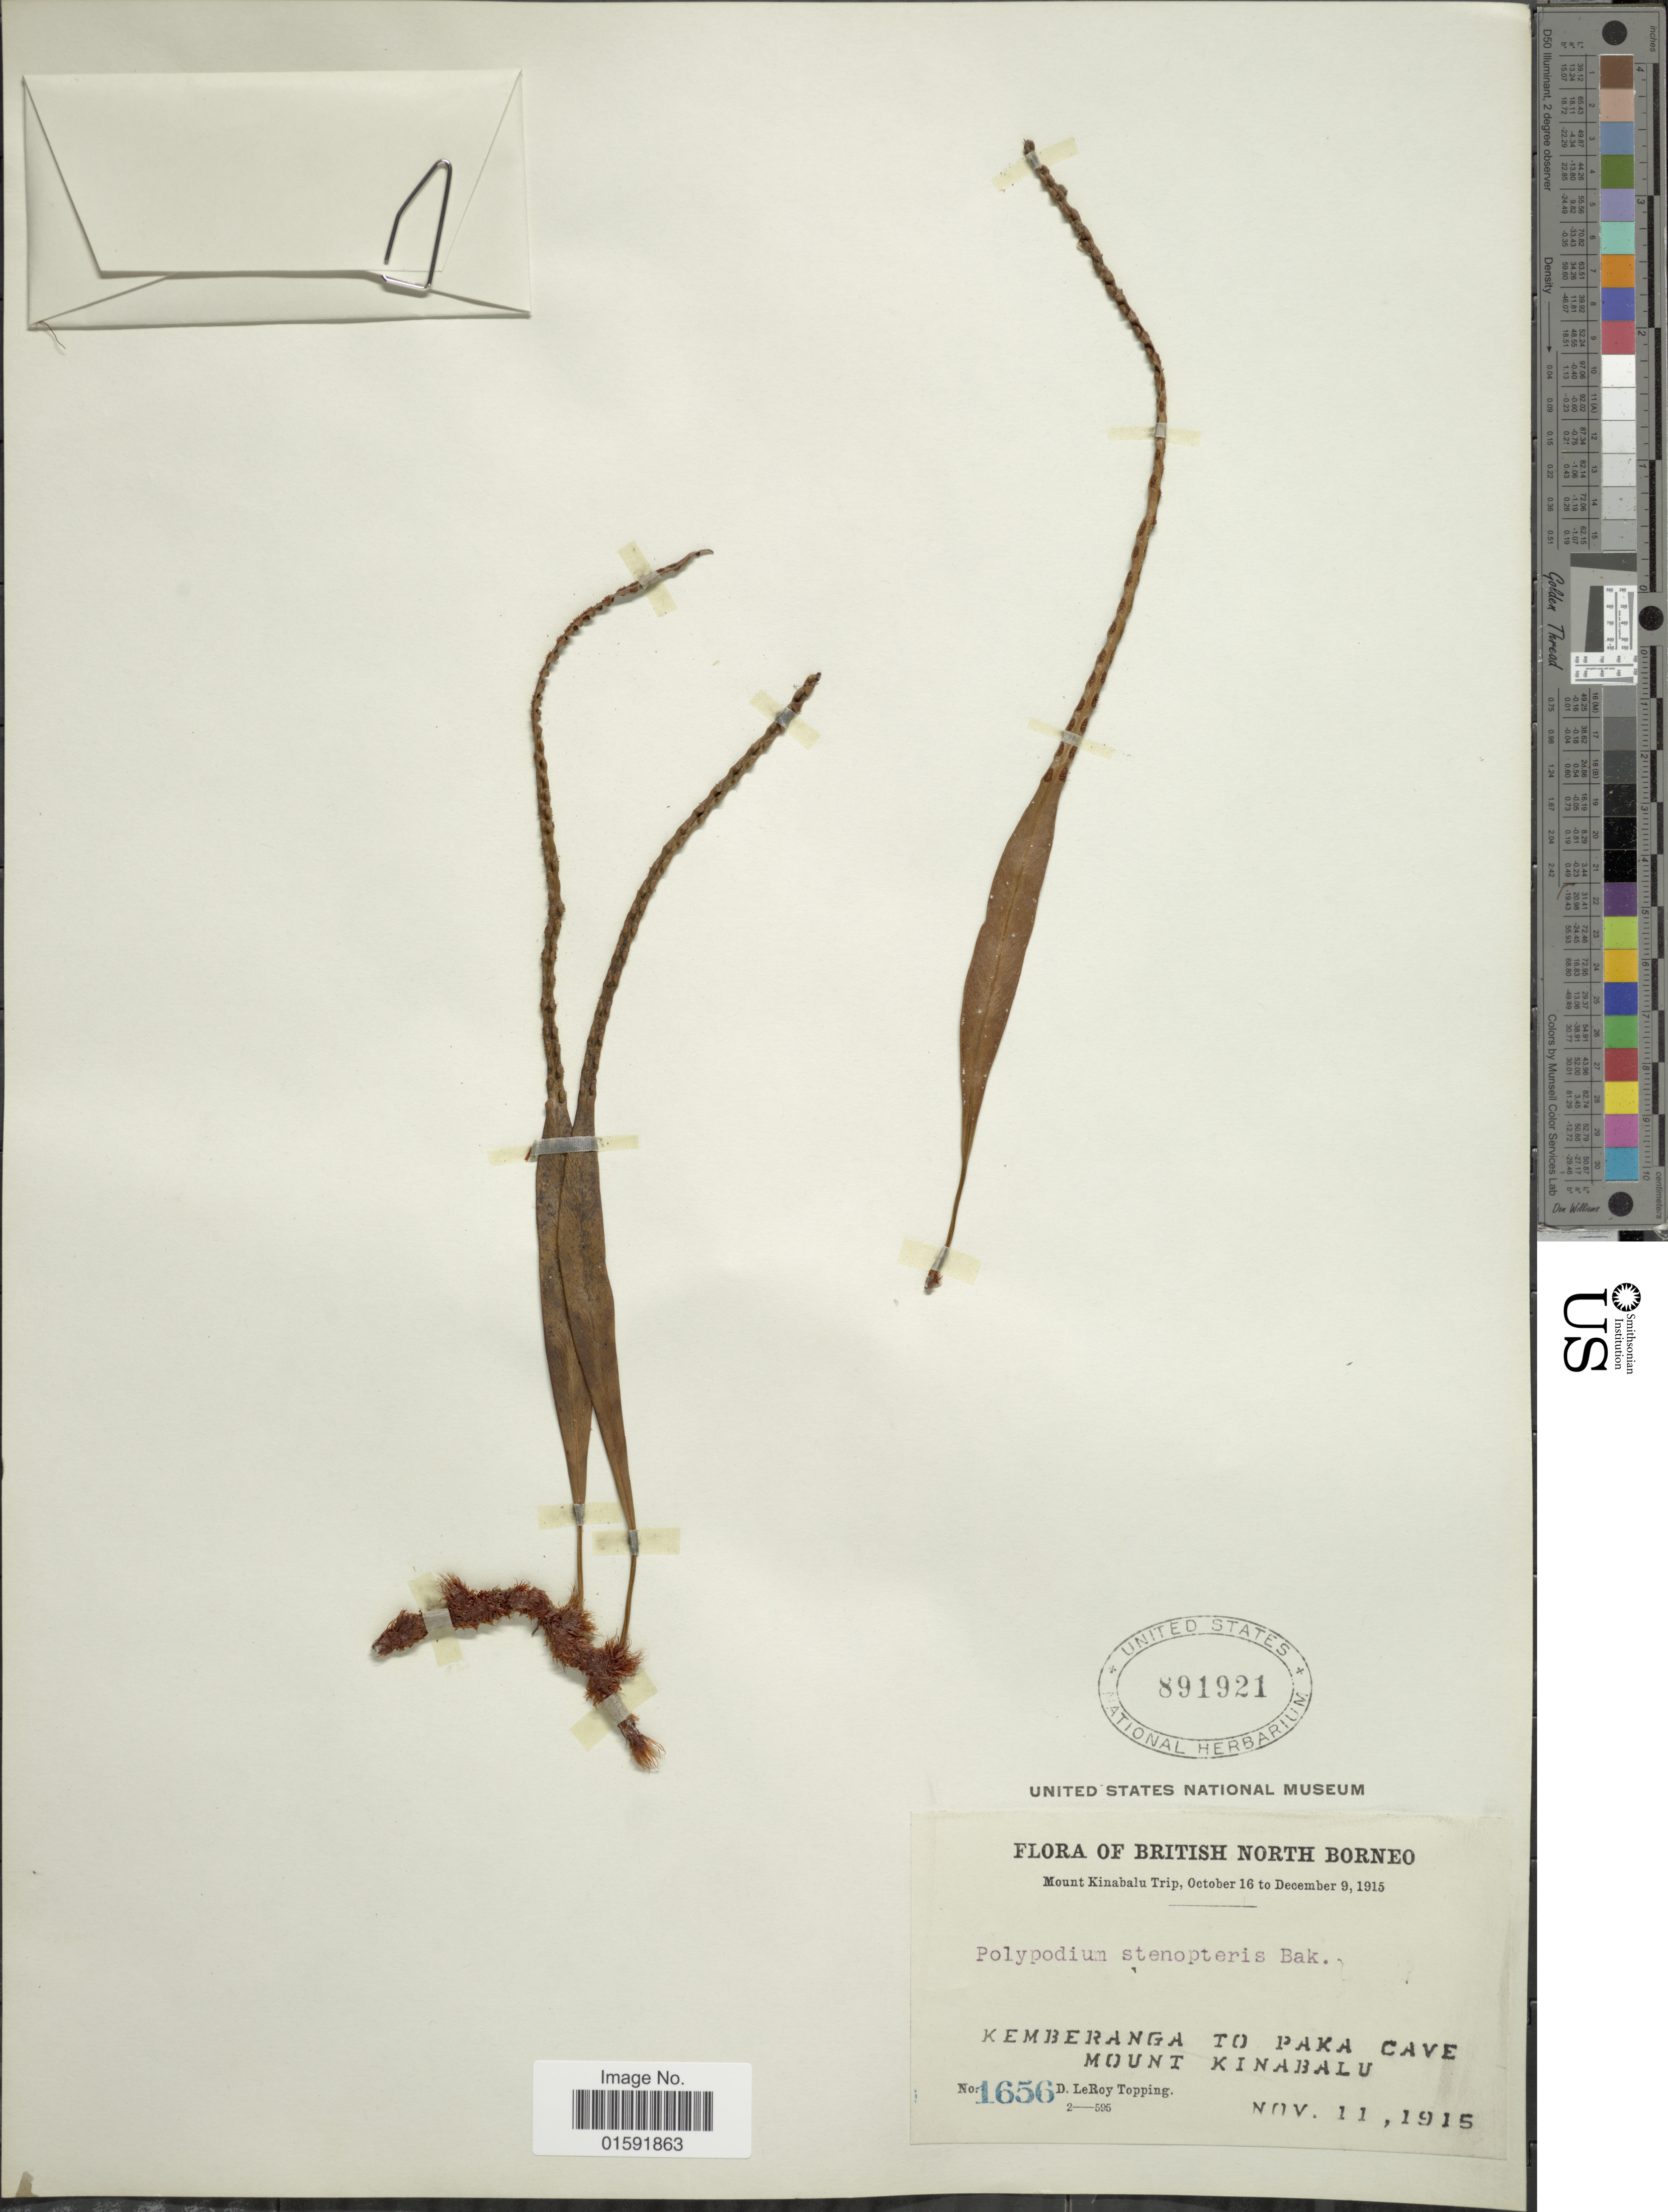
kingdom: Plantae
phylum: Tracheophyta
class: Polypodiopsida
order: Polypodiales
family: Polypodiaceae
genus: Selliguea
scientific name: Selliguea soridens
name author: (Hook.) Hovenkamp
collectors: D. L. Topping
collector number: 1656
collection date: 1915-11-11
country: Malaysia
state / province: Sabah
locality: British North Borneo, Kemberanga to Paka Cave, Mount Kinabalu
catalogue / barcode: US 891921